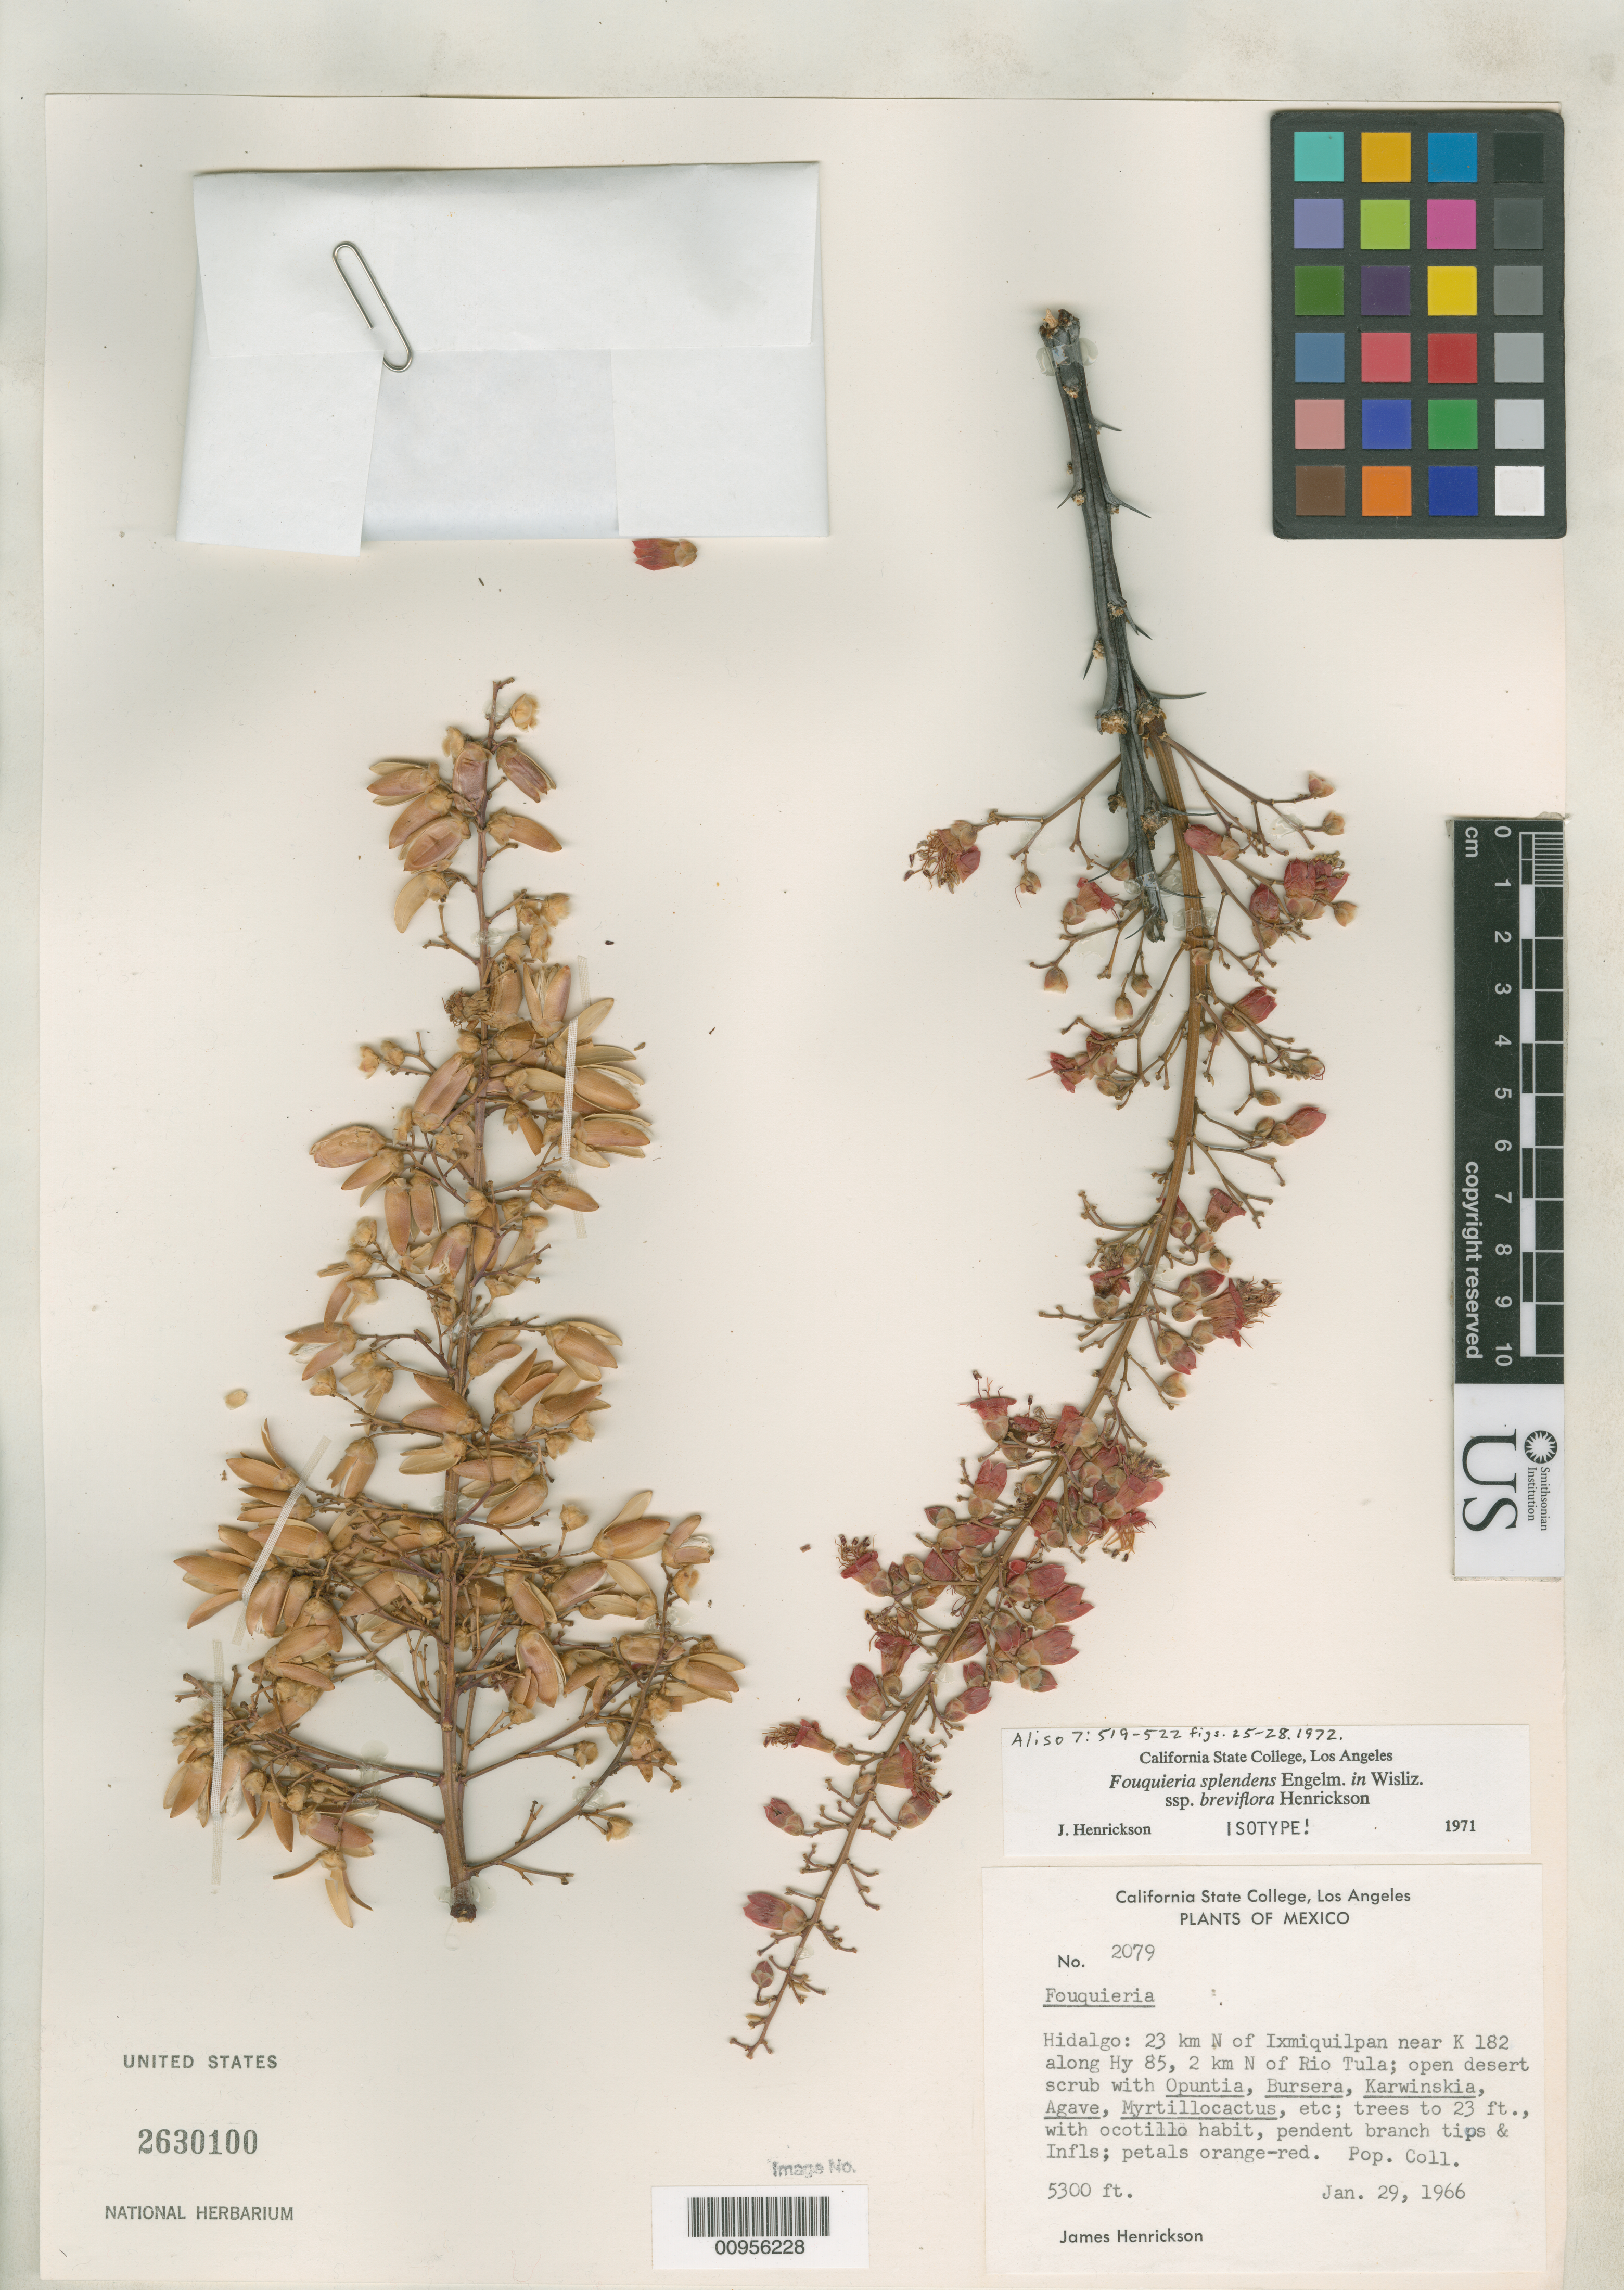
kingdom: Plantae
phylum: Tracheophyta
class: Magnoliopsida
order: Ericales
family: Fouquieriaceae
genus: Fouquieria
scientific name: Fouquieria splendens subsp. breviflora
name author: Henrickson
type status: Isotype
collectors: J. S. Henrickson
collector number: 2079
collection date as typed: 29 Jan 1966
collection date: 1966-01-29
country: Mexico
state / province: Hidalgo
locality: Hidalgo: 23 km N of Ixmiquilpan near K 182 along Hy 85, 2 km N of Rio Tula.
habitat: Open desert scrub.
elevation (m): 1615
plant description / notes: Currently accepted name as cited by R. McVaugh in Fl. Novo-Galic. vol. 3 (2001).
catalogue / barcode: US 2630100